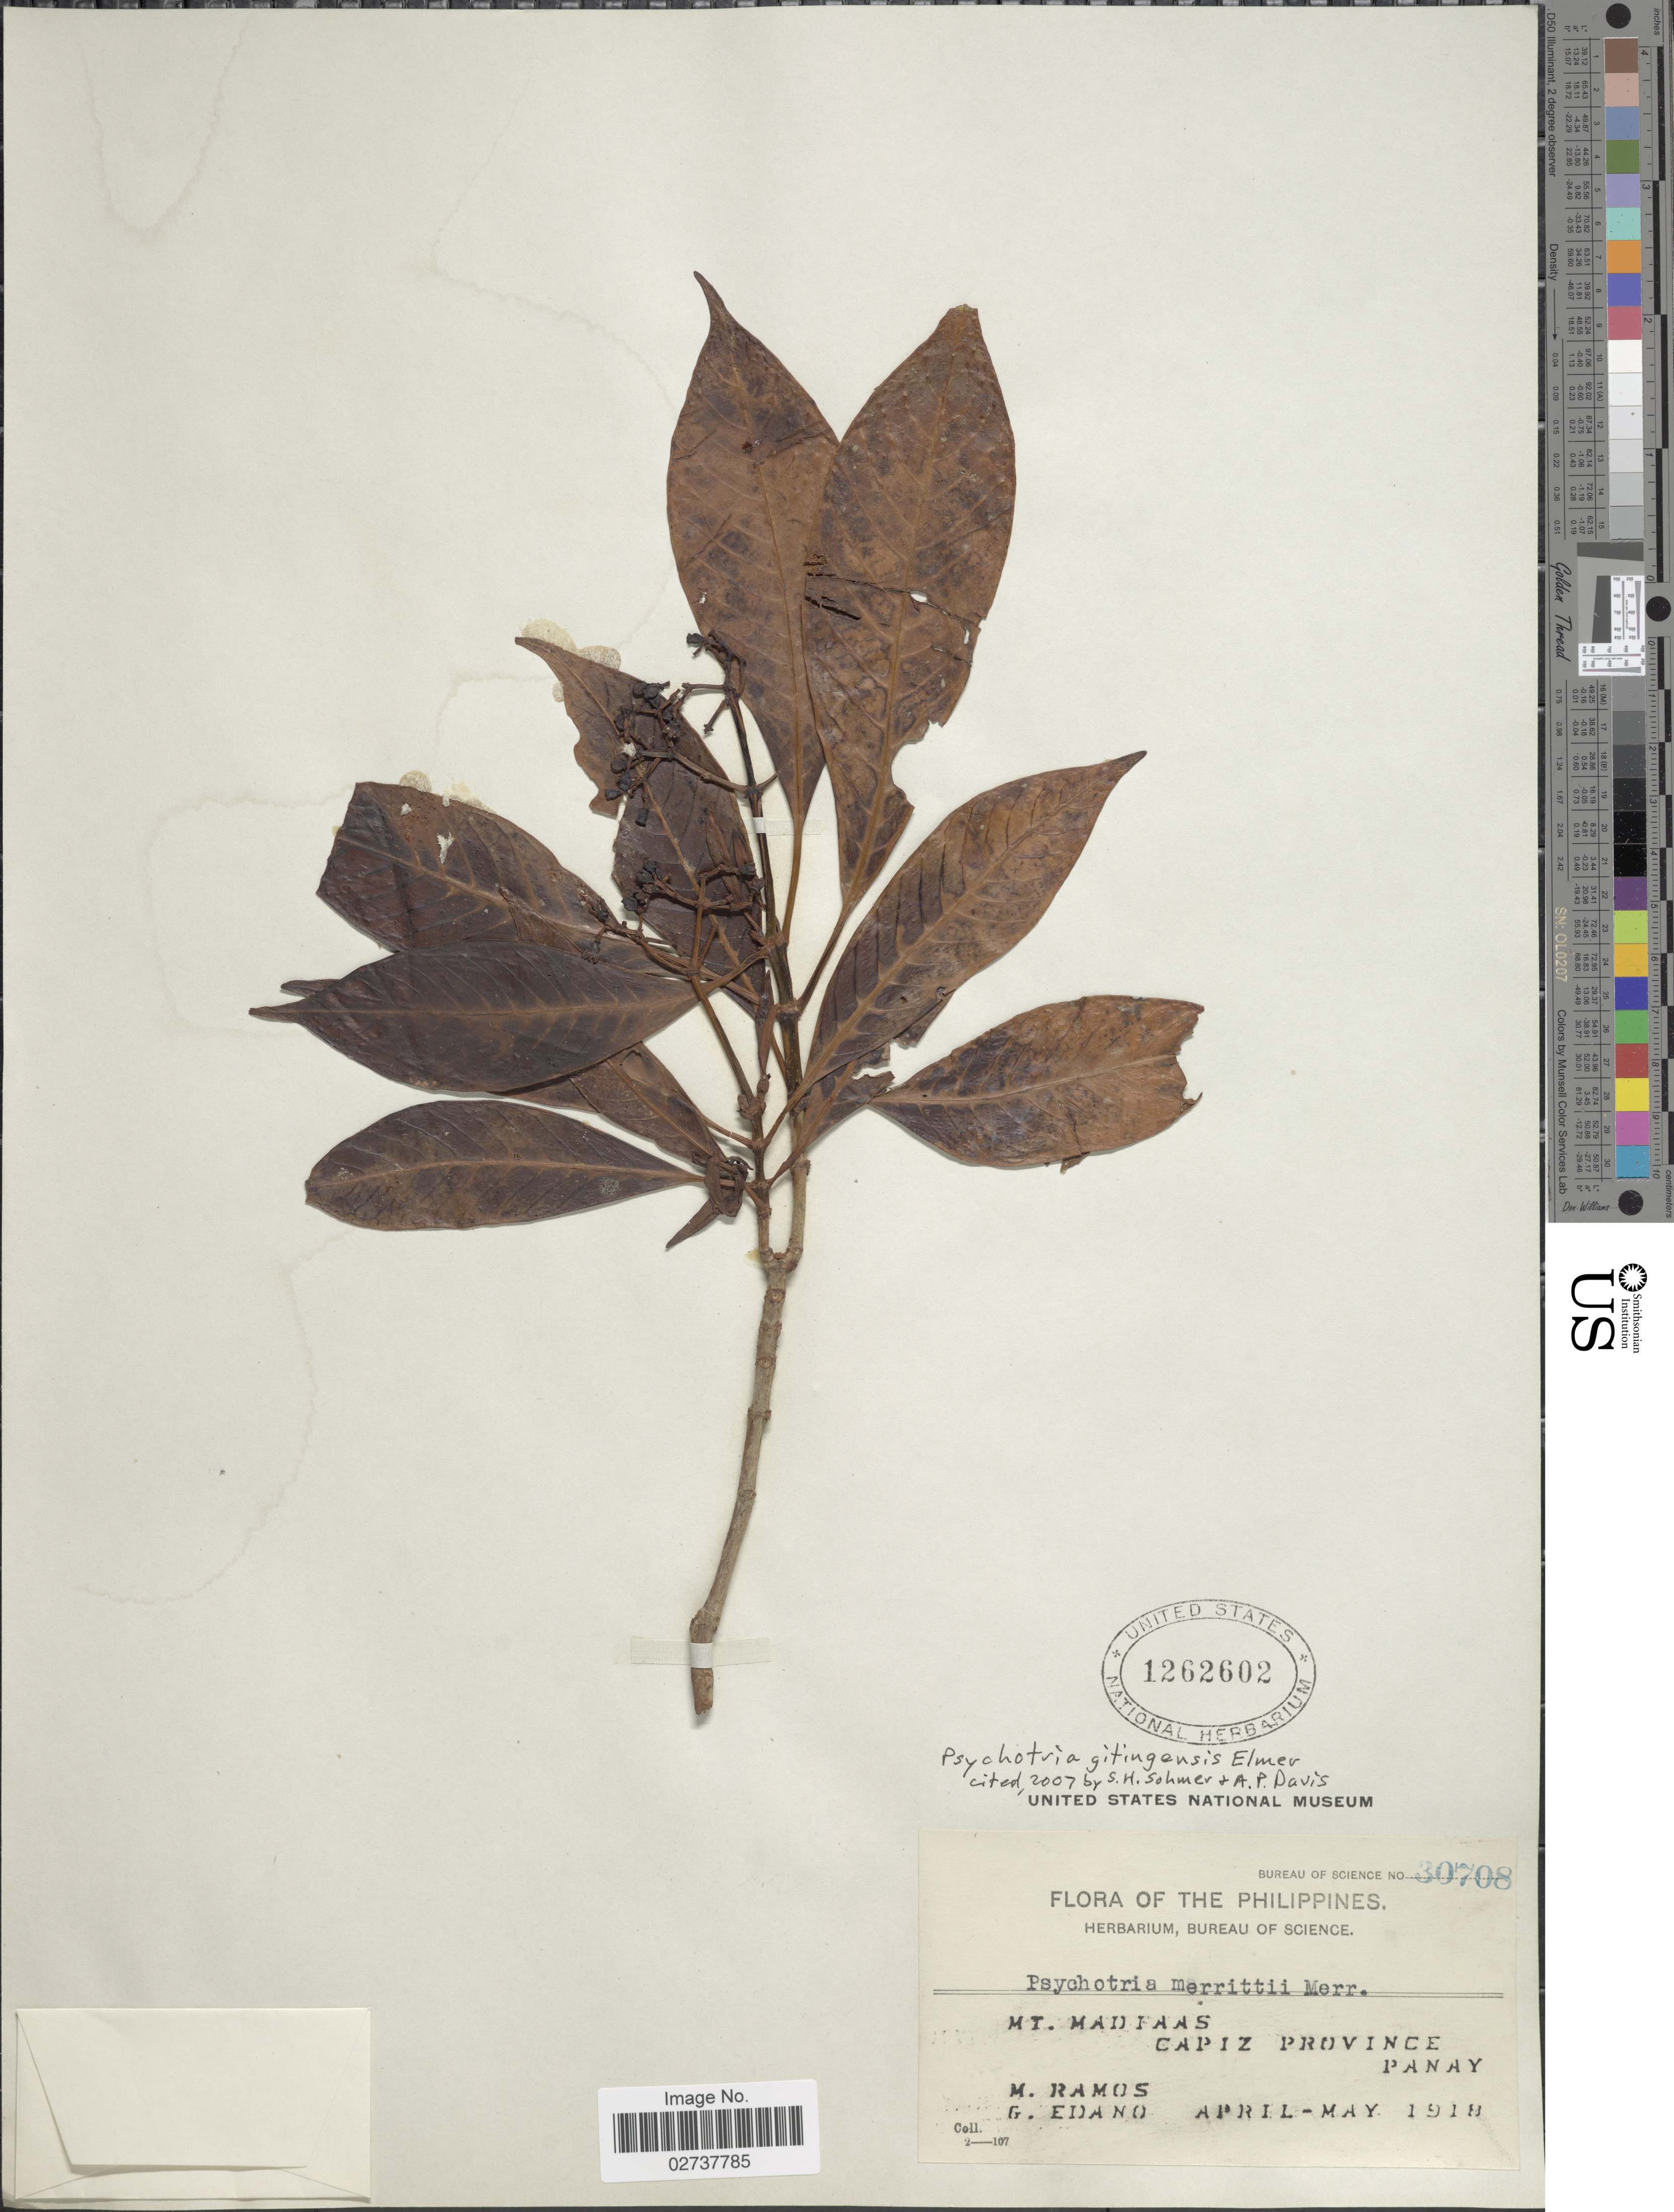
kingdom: Plantae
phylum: Tracheophyta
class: Magnoliopsida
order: Gentianales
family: Rubiaceae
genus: Psychotria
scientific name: Psychotria gitingensis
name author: Elmer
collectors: M. Ramos & G. Edaño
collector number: Bureau of Science 30708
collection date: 1918-04/1918-05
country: Philippines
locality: Mt. Madiaas Capiz Province Panay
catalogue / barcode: US 1262602